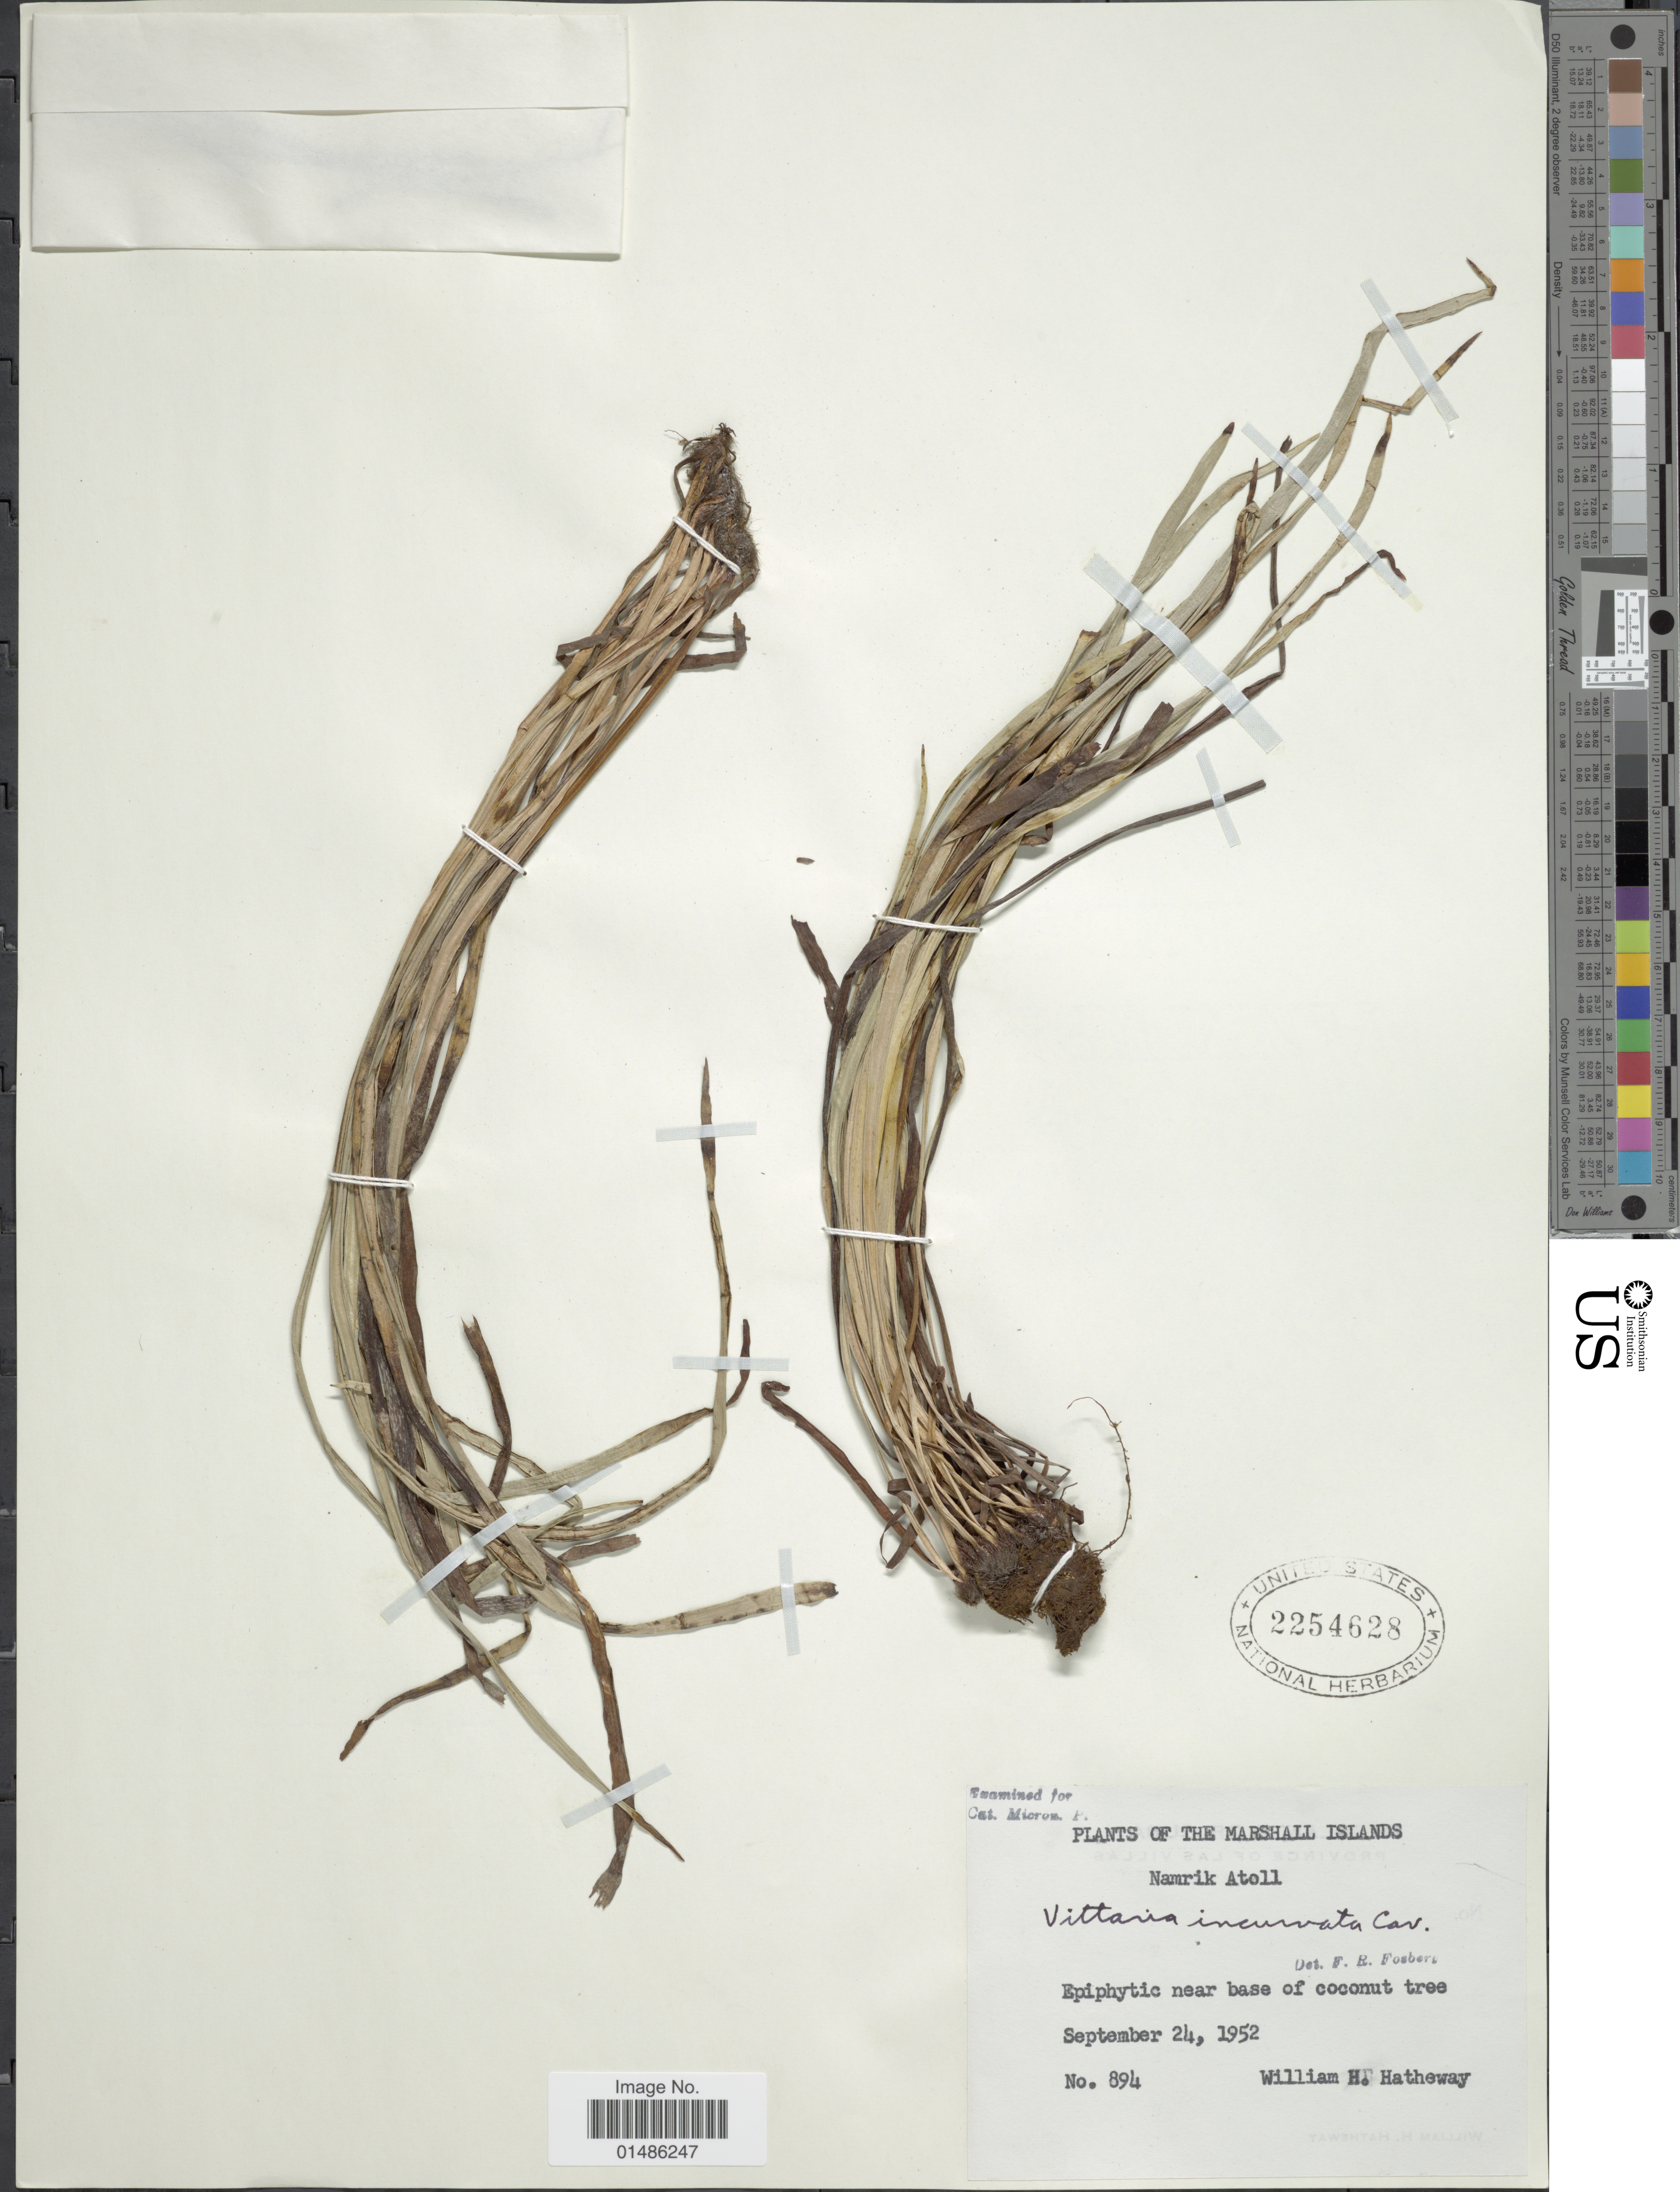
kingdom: Plantae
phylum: Tracheophyta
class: Polypodiopsida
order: Polypodiales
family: Pteridaceae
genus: Haplopteris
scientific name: Haplopteris ensiformis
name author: (Sw.) E.H. Crane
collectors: W. H. Hatheway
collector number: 894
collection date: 1952-09-24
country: Marshall Islands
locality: Namrik Atoll.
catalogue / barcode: US 2254628